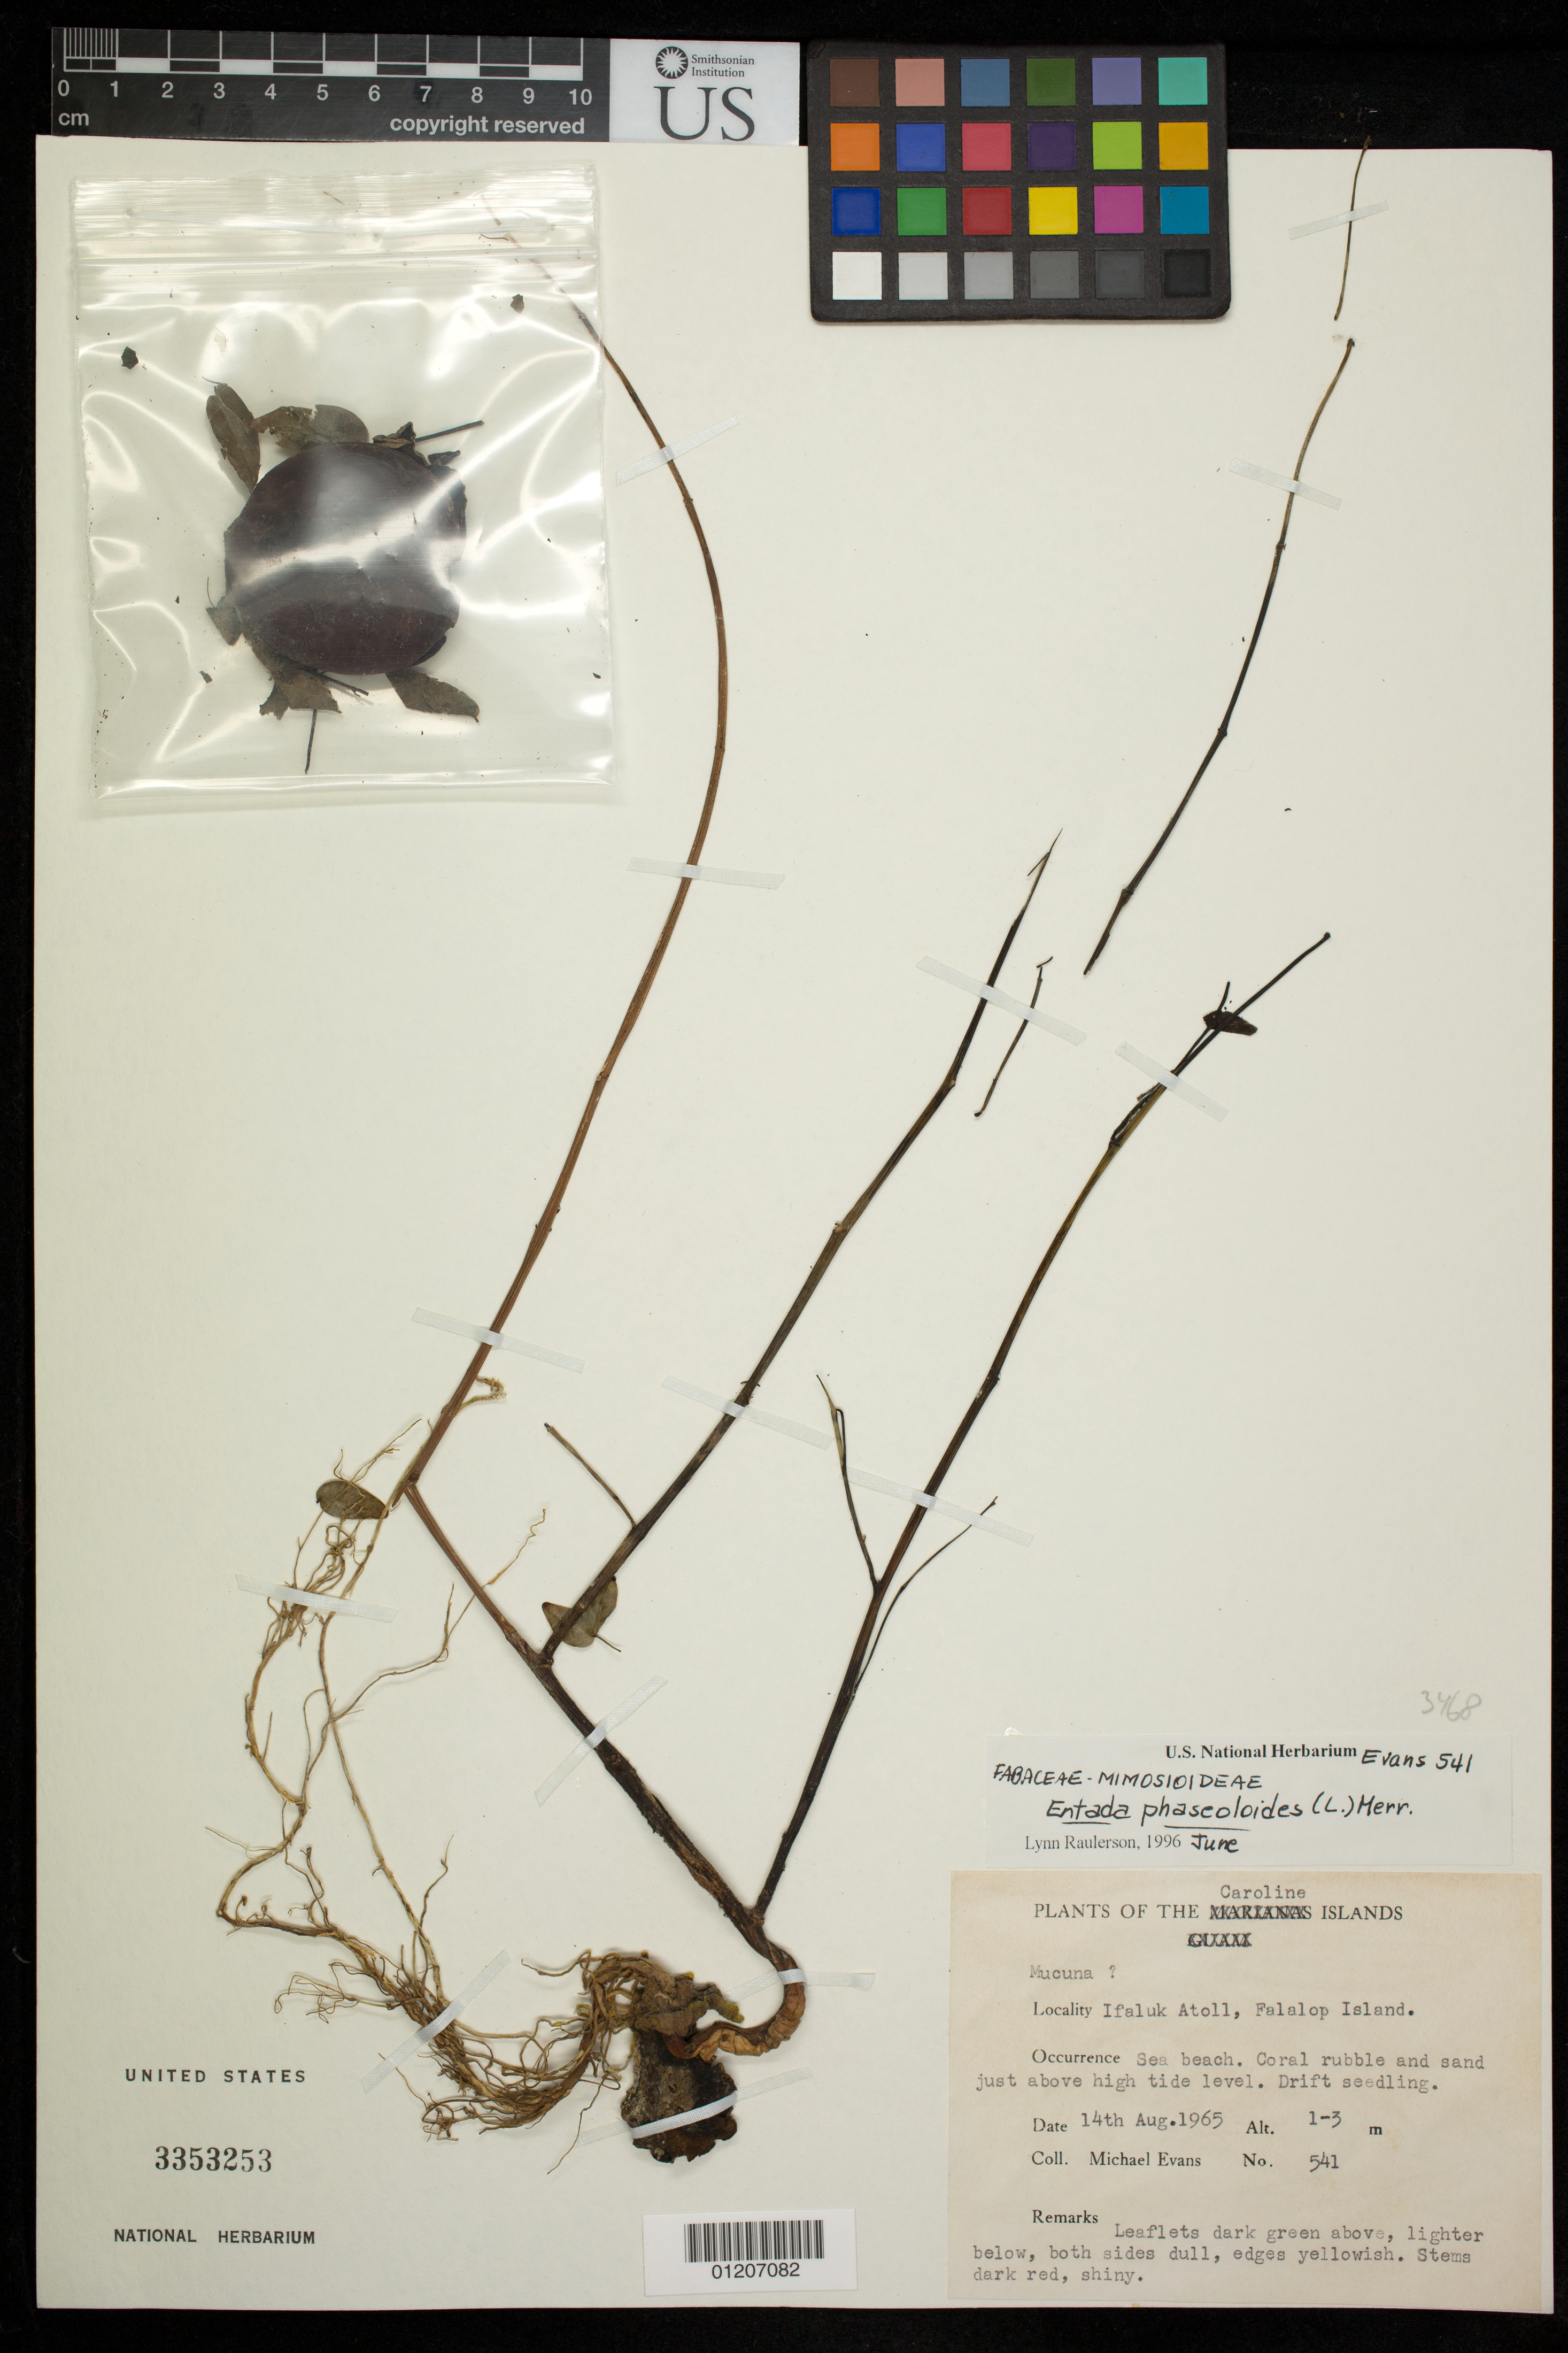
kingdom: Plantae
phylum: Tracheophyta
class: Magnoliopsida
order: Fabales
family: Fabaceae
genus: Entada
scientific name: Entada phaseoloides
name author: (L.) Merr.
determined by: Raulerson, L.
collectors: M. Evans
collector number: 541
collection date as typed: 14 Aug 1965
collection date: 1965-08-14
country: Micronesia, Federated States of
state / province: Yap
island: Ifalik (Ifaluk) Atoll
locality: Falalap Islet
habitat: Sea beach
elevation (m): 1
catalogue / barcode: US 335253